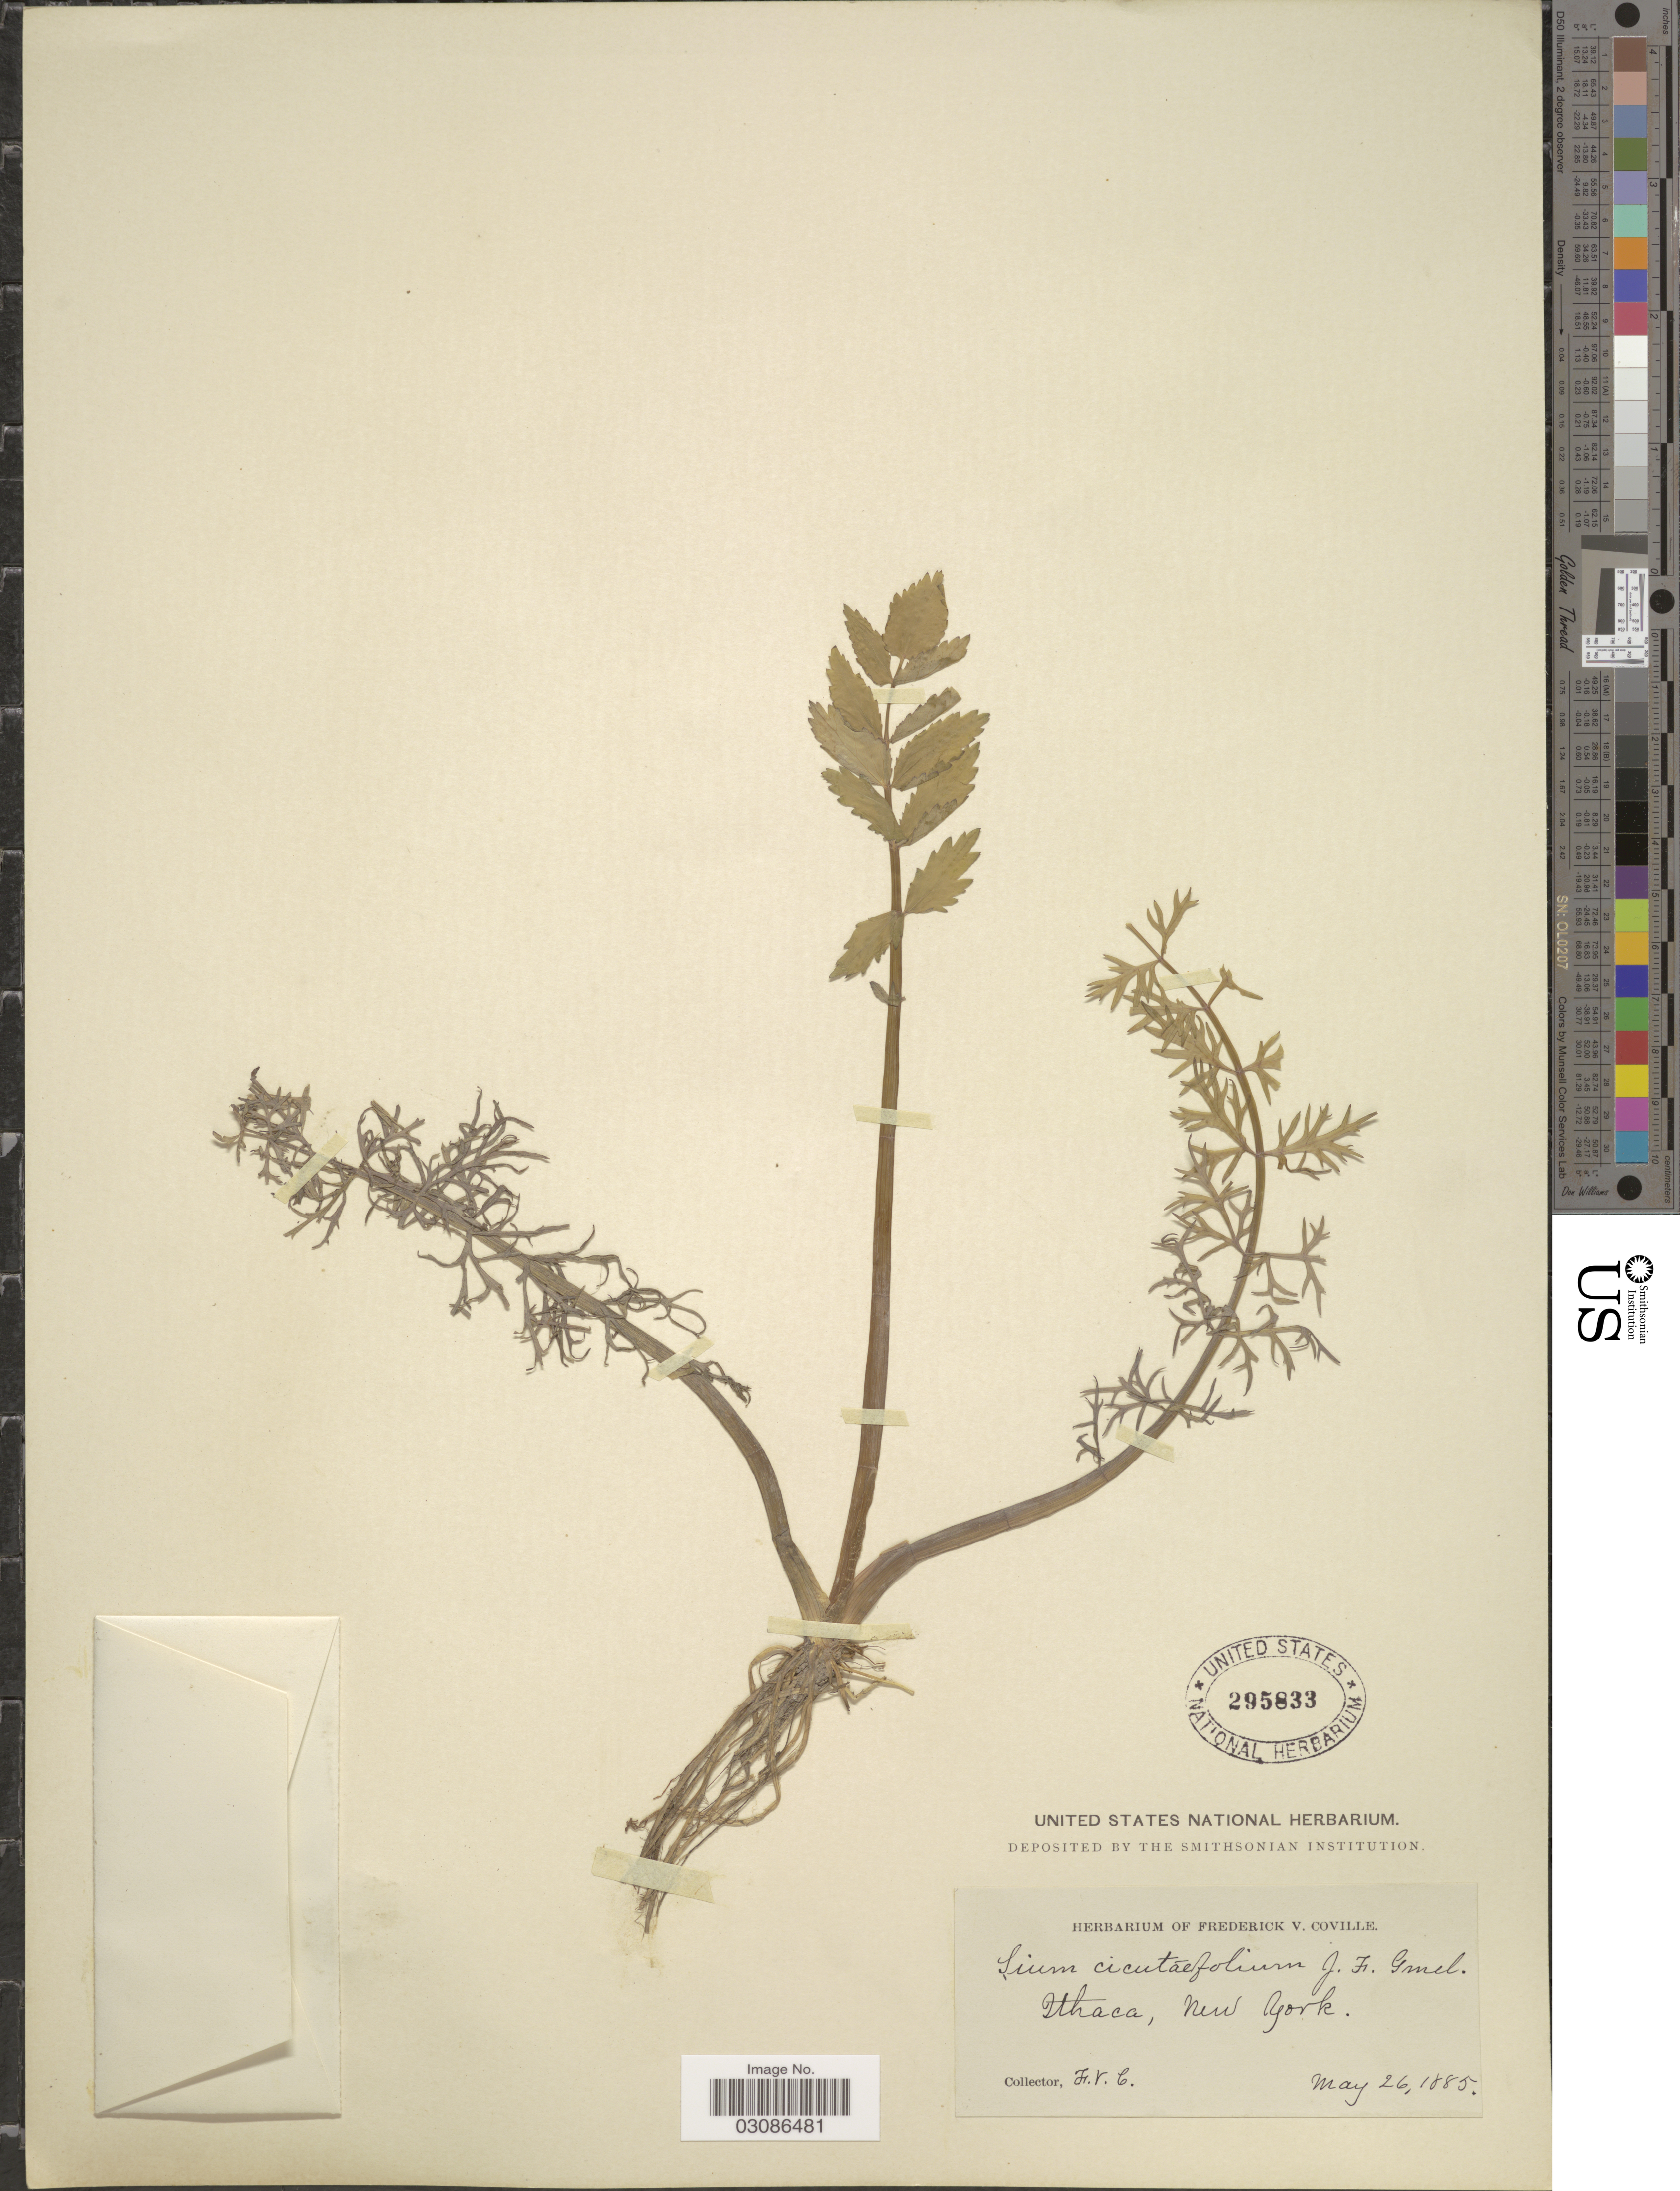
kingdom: Plantae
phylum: Tracheophyta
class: Magnoliopsida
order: Apiales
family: Apiaceae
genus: Sium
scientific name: Sium suave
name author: Walter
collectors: F. V. Coville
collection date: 1885-05-26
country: United States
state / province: New York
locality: Ithaca, New York.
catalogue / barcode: US 295833